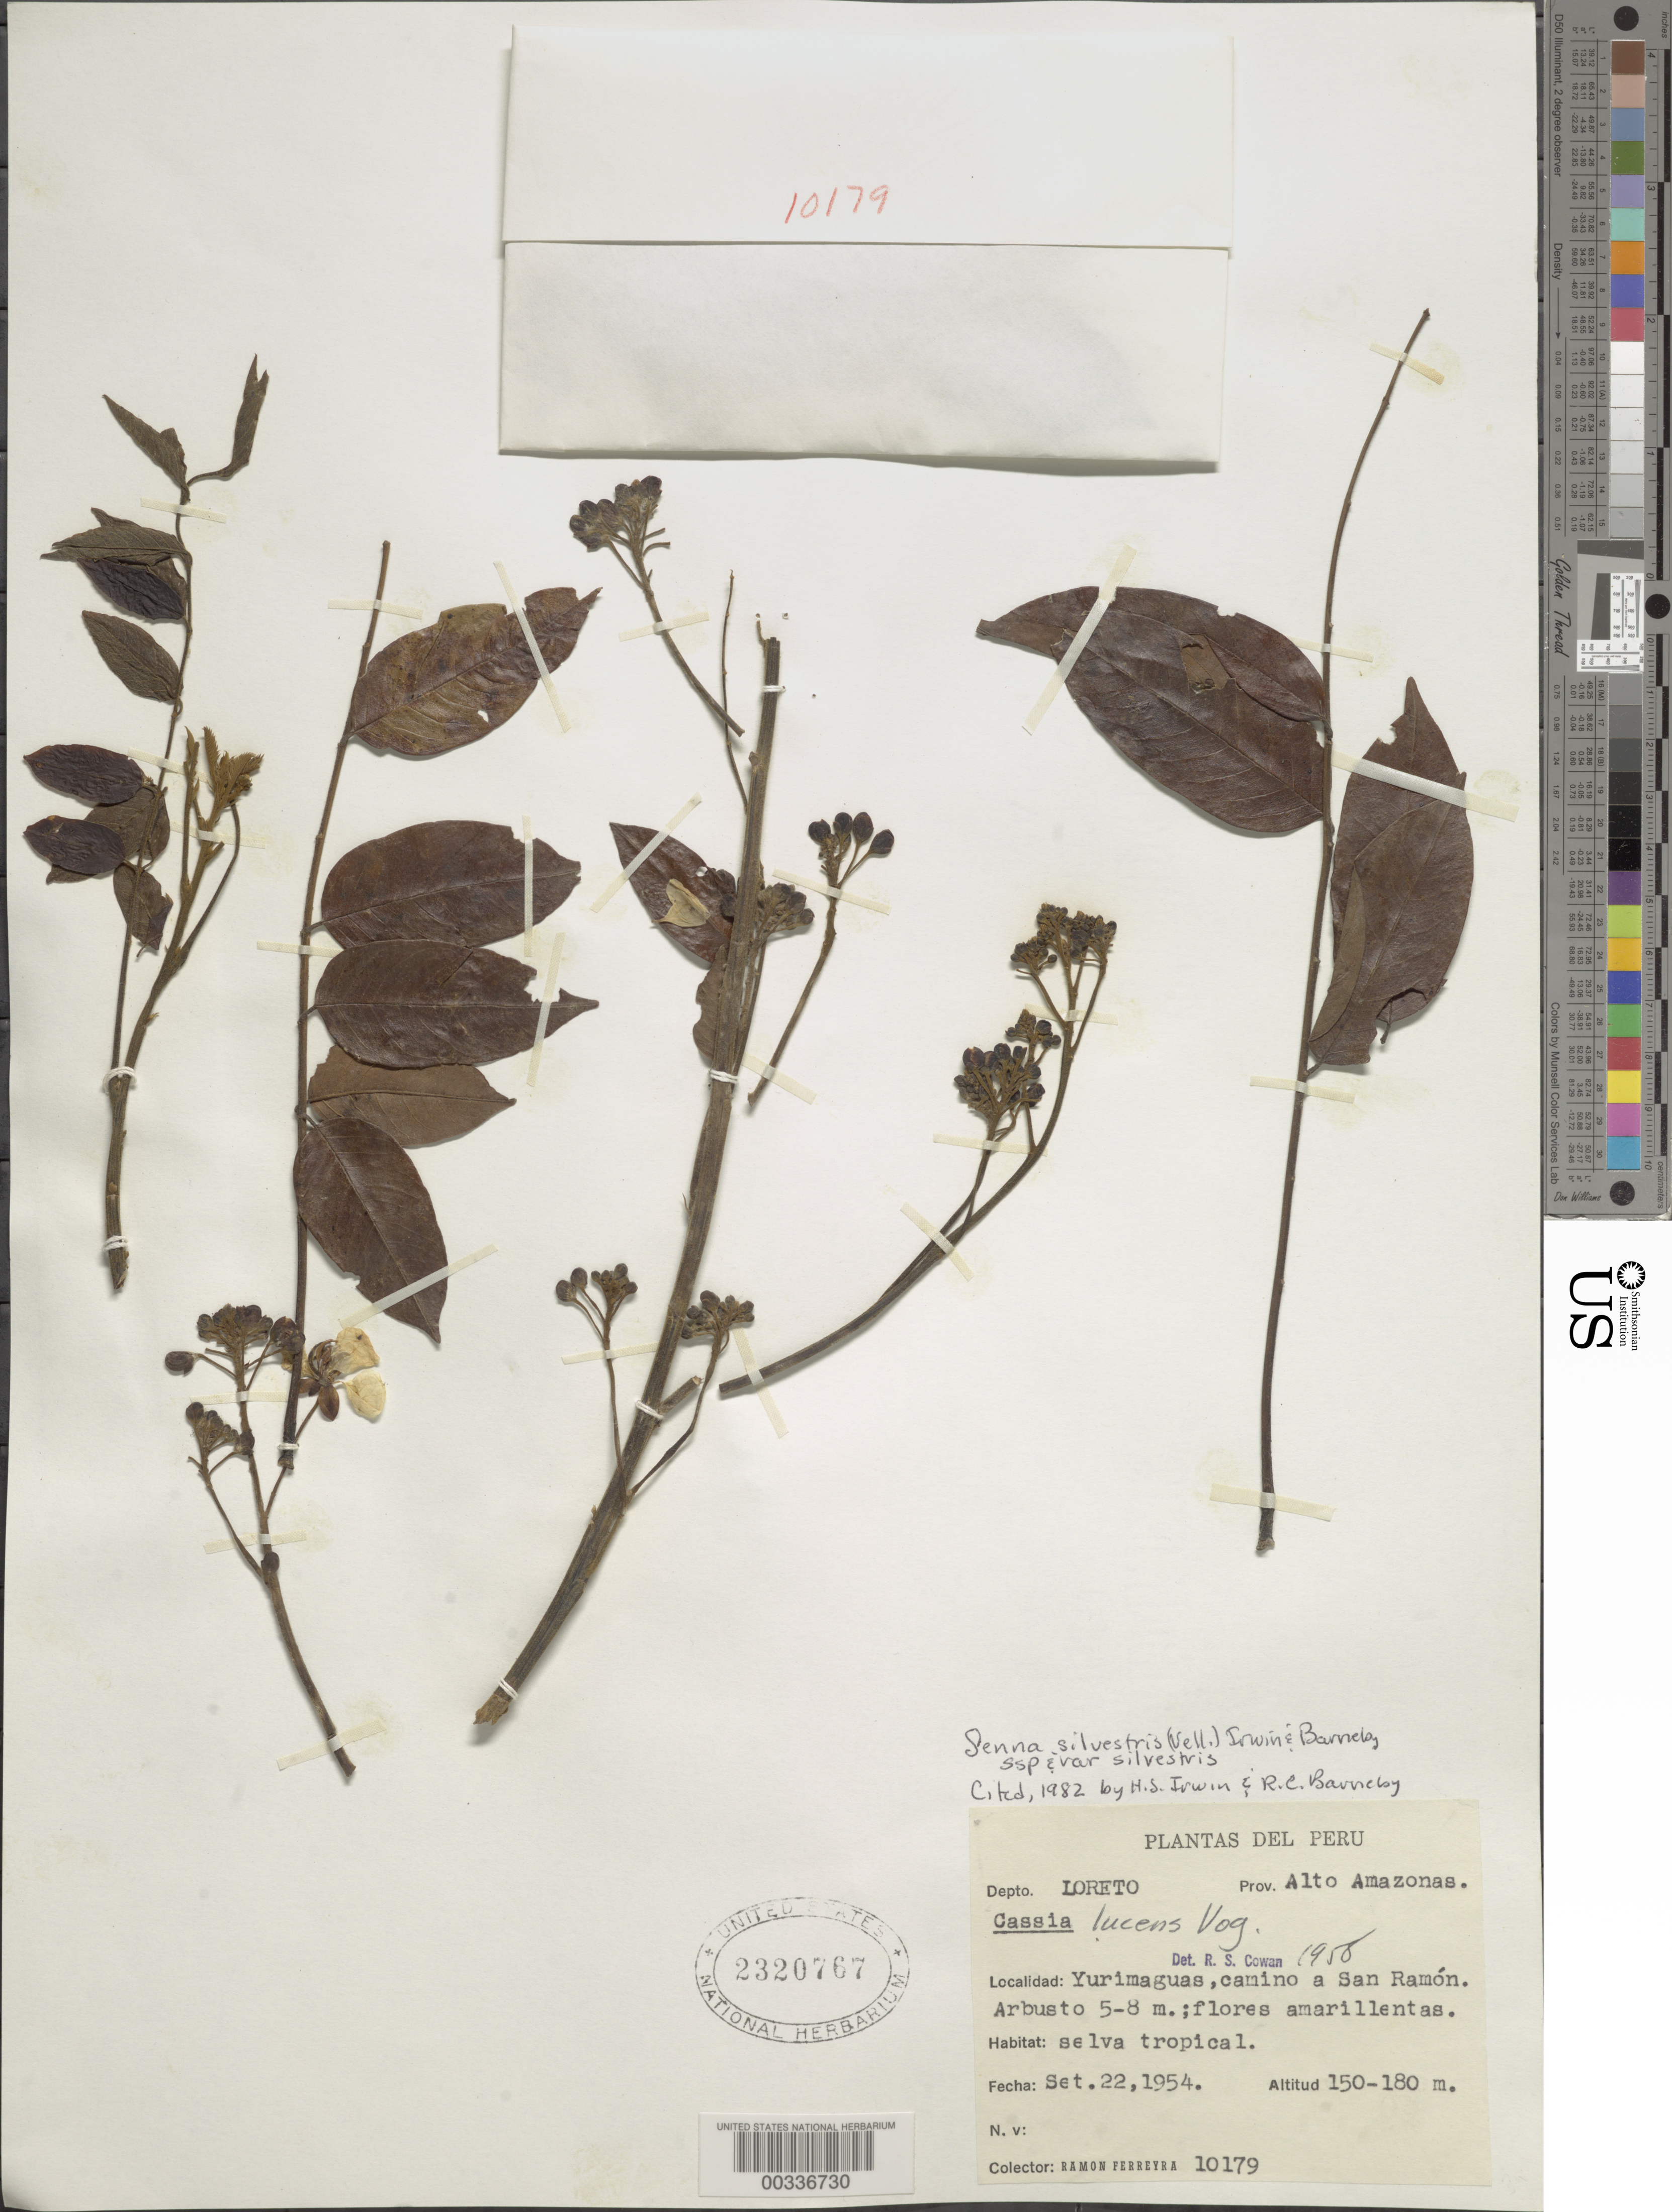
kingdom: Plantae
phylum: Tracheophyta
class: Magnoliopsida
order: Fabales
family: Fabaceae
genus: Senna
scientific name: Senna silvestris var. silvestris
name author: (Vell.) H.S. Irwin & Barneby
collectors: R. A. Ferreyra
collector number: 10179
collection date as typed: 22 Sep 1954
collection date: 1954-09-22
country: Peru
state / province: Loreto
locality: Yurimaguas, road to san ramon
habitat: Tropical forest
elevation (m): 150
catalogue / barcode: US 2320767